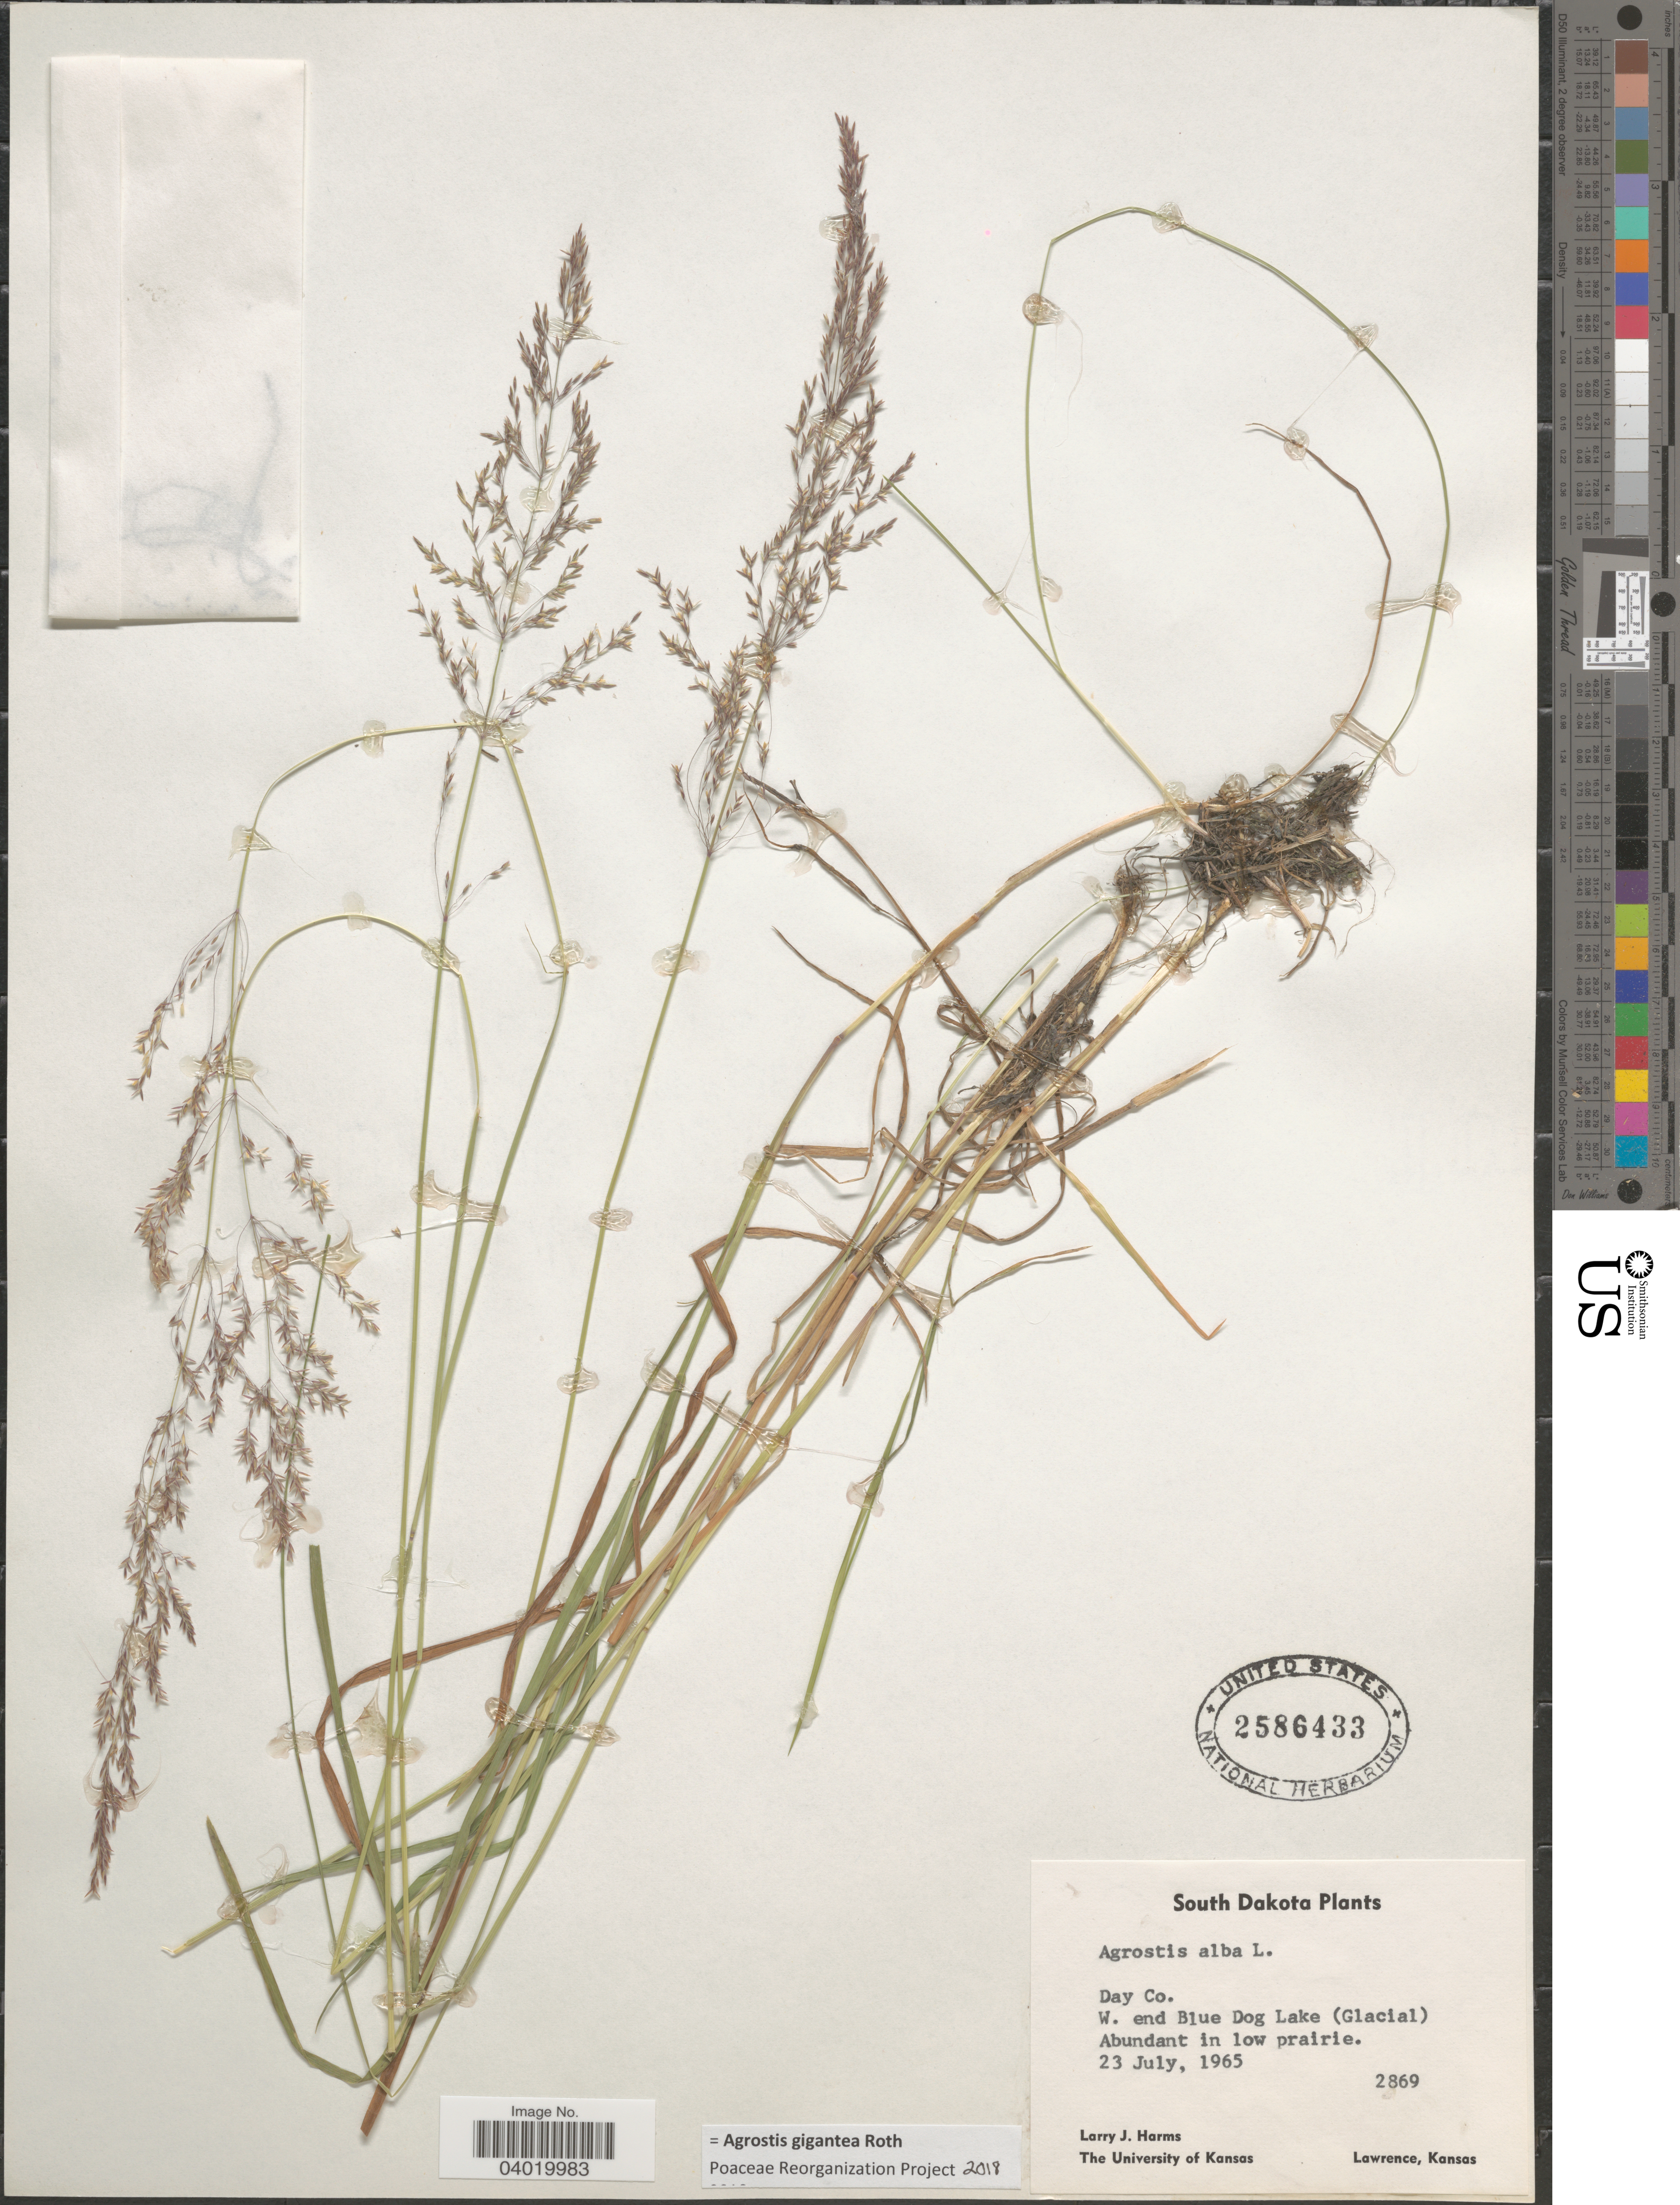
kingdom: Plantae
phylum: Tracheophyta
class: Liliopsida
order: Poales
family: Poaceae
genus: Agrostis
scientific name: Agrostis gigantea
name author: Roth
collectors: L. Harms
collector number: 2869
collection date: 1965-07-23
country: United States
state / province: South Dakota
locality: Day Co. W. end Blue Dog Lake (Glacial).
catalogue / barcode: US 2586433